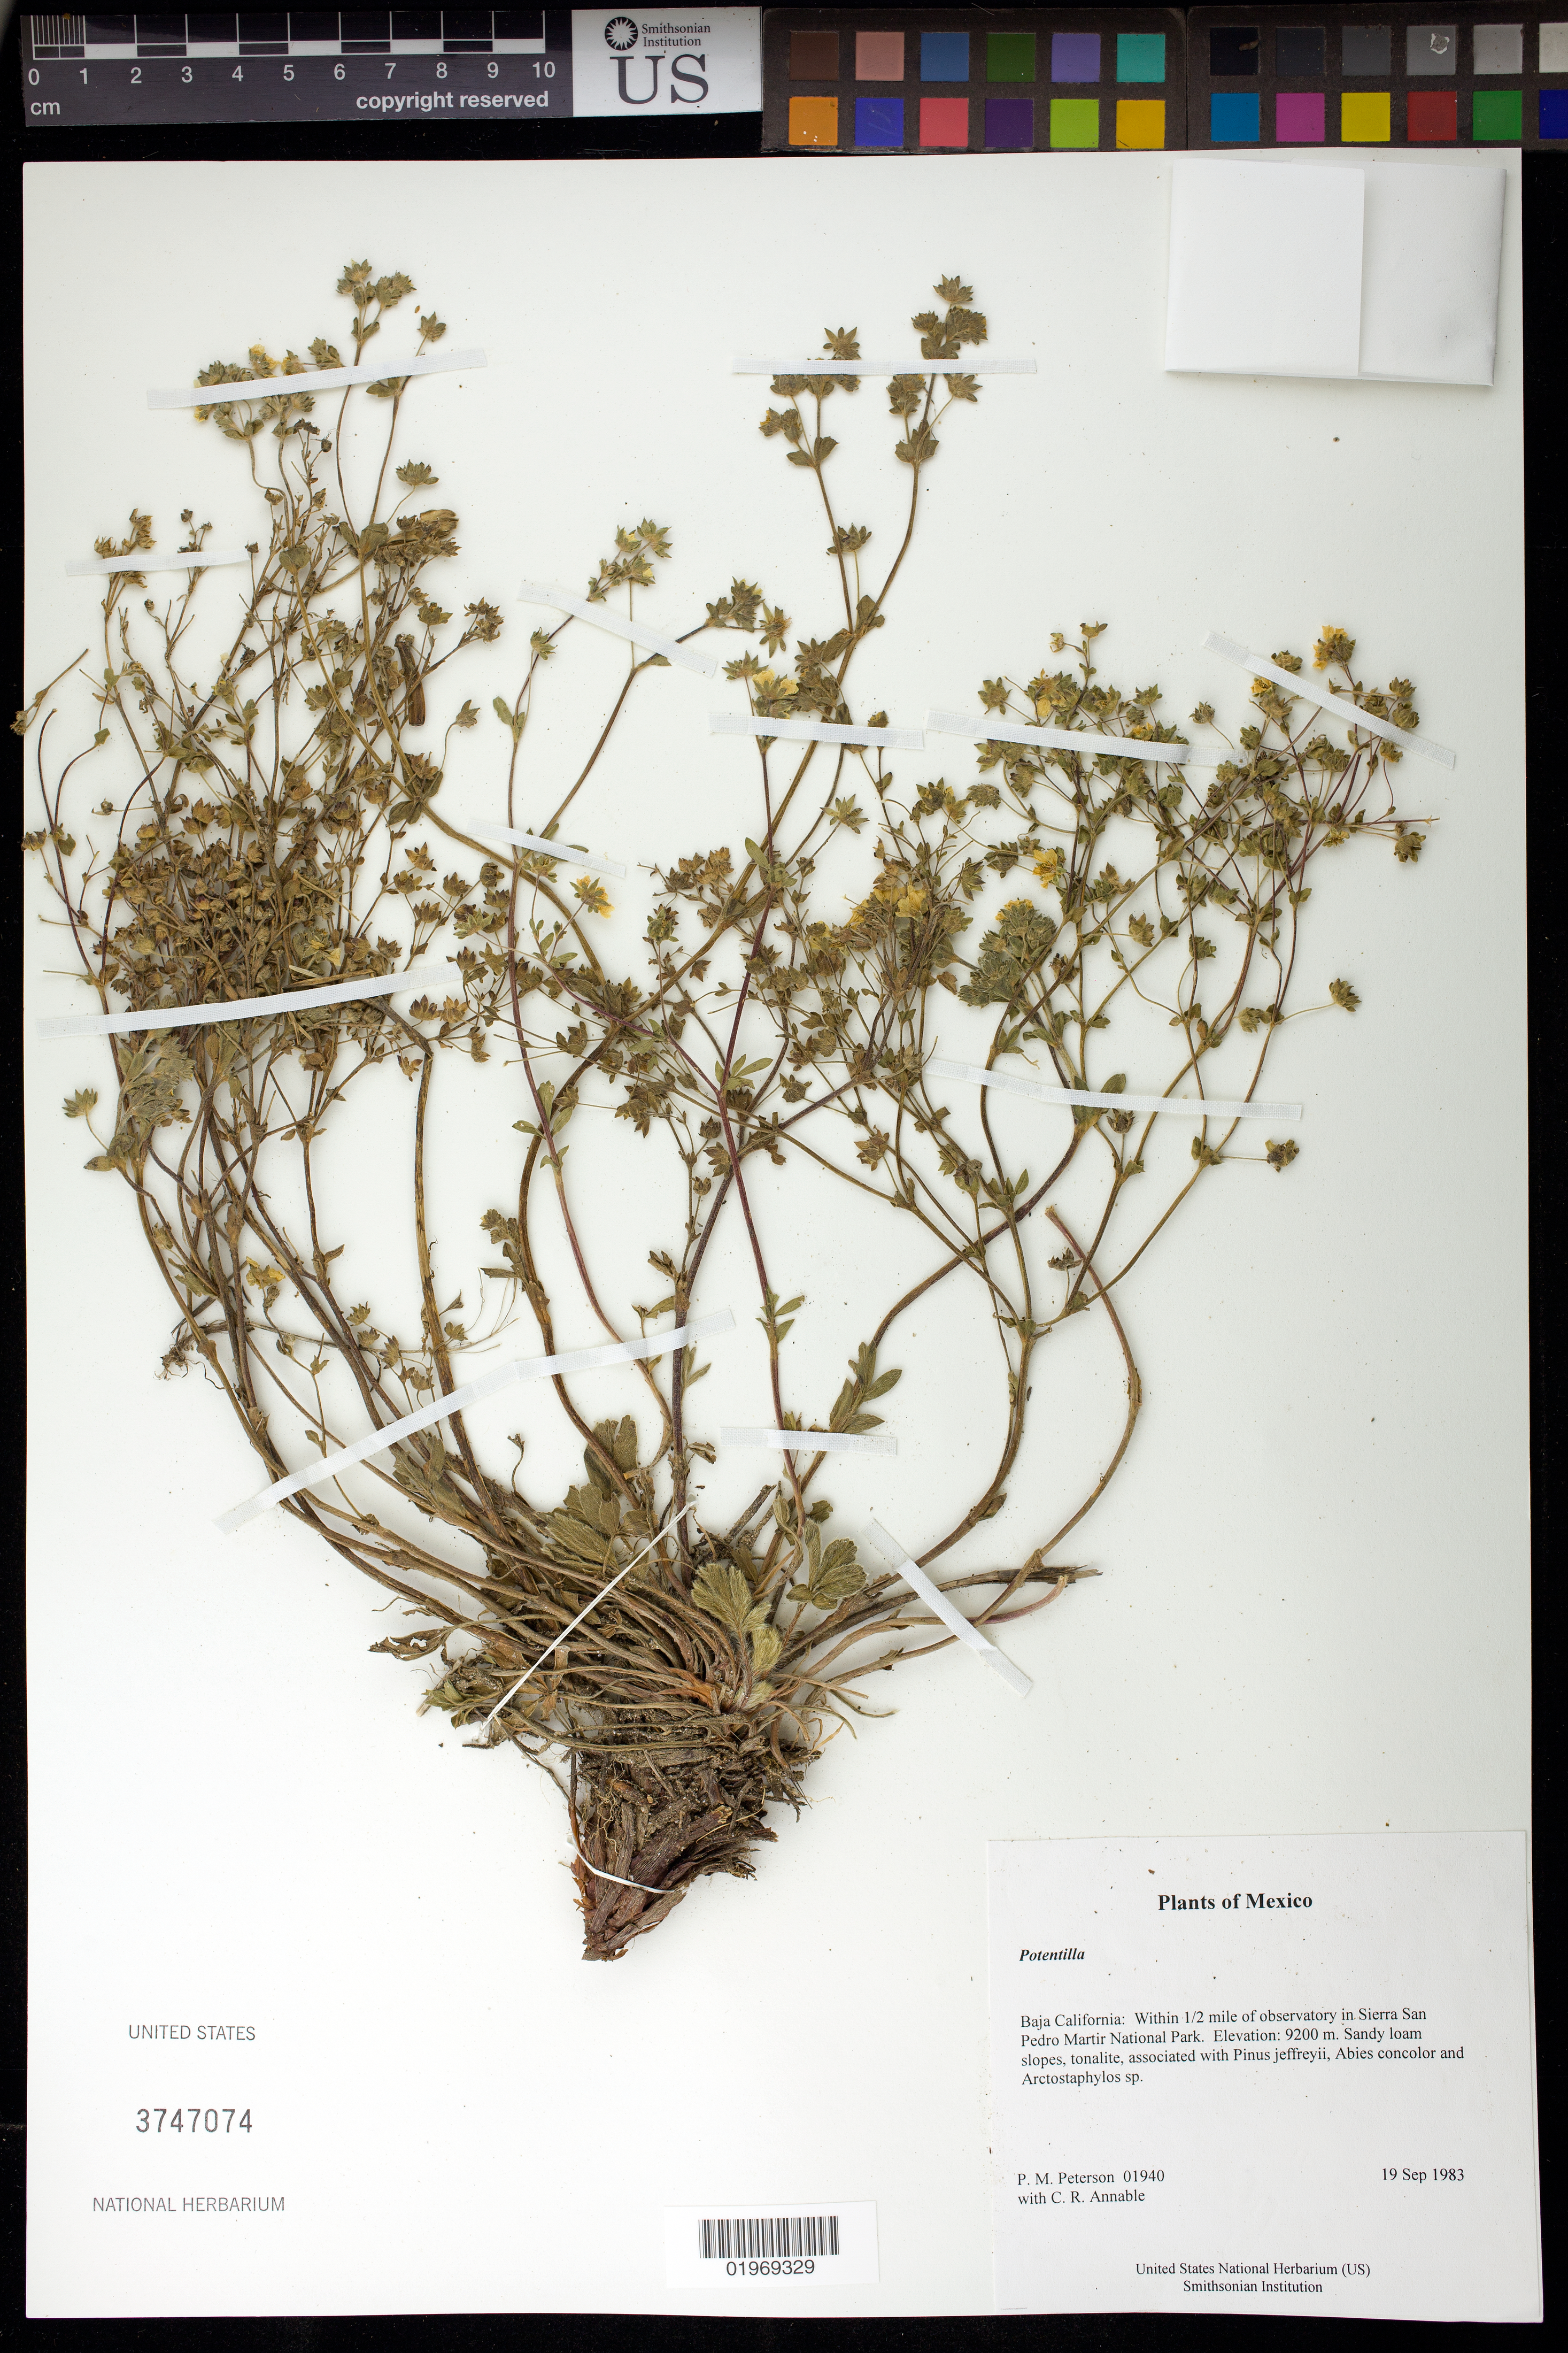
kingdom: Plantae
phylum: Tracheophyta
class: Magnoliopsida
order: Rosales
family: Rosaceae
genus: Potentilla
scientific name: Potentilla sp.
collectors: P. M. Peterson & C. R. Annable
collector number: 01940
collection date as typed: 19 Sep 1983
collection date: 1983-09-19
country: Mexico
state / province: Baja California Norte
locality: Within 1/2 mile of observatory in Sierra San Pedro Martir National Park.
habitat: Sandy loam slopes, tonalite, associated with Pinus jeffreyii, Abies concolor and Arctostaphylos sp.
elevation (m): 9200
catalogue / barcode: US 3747074